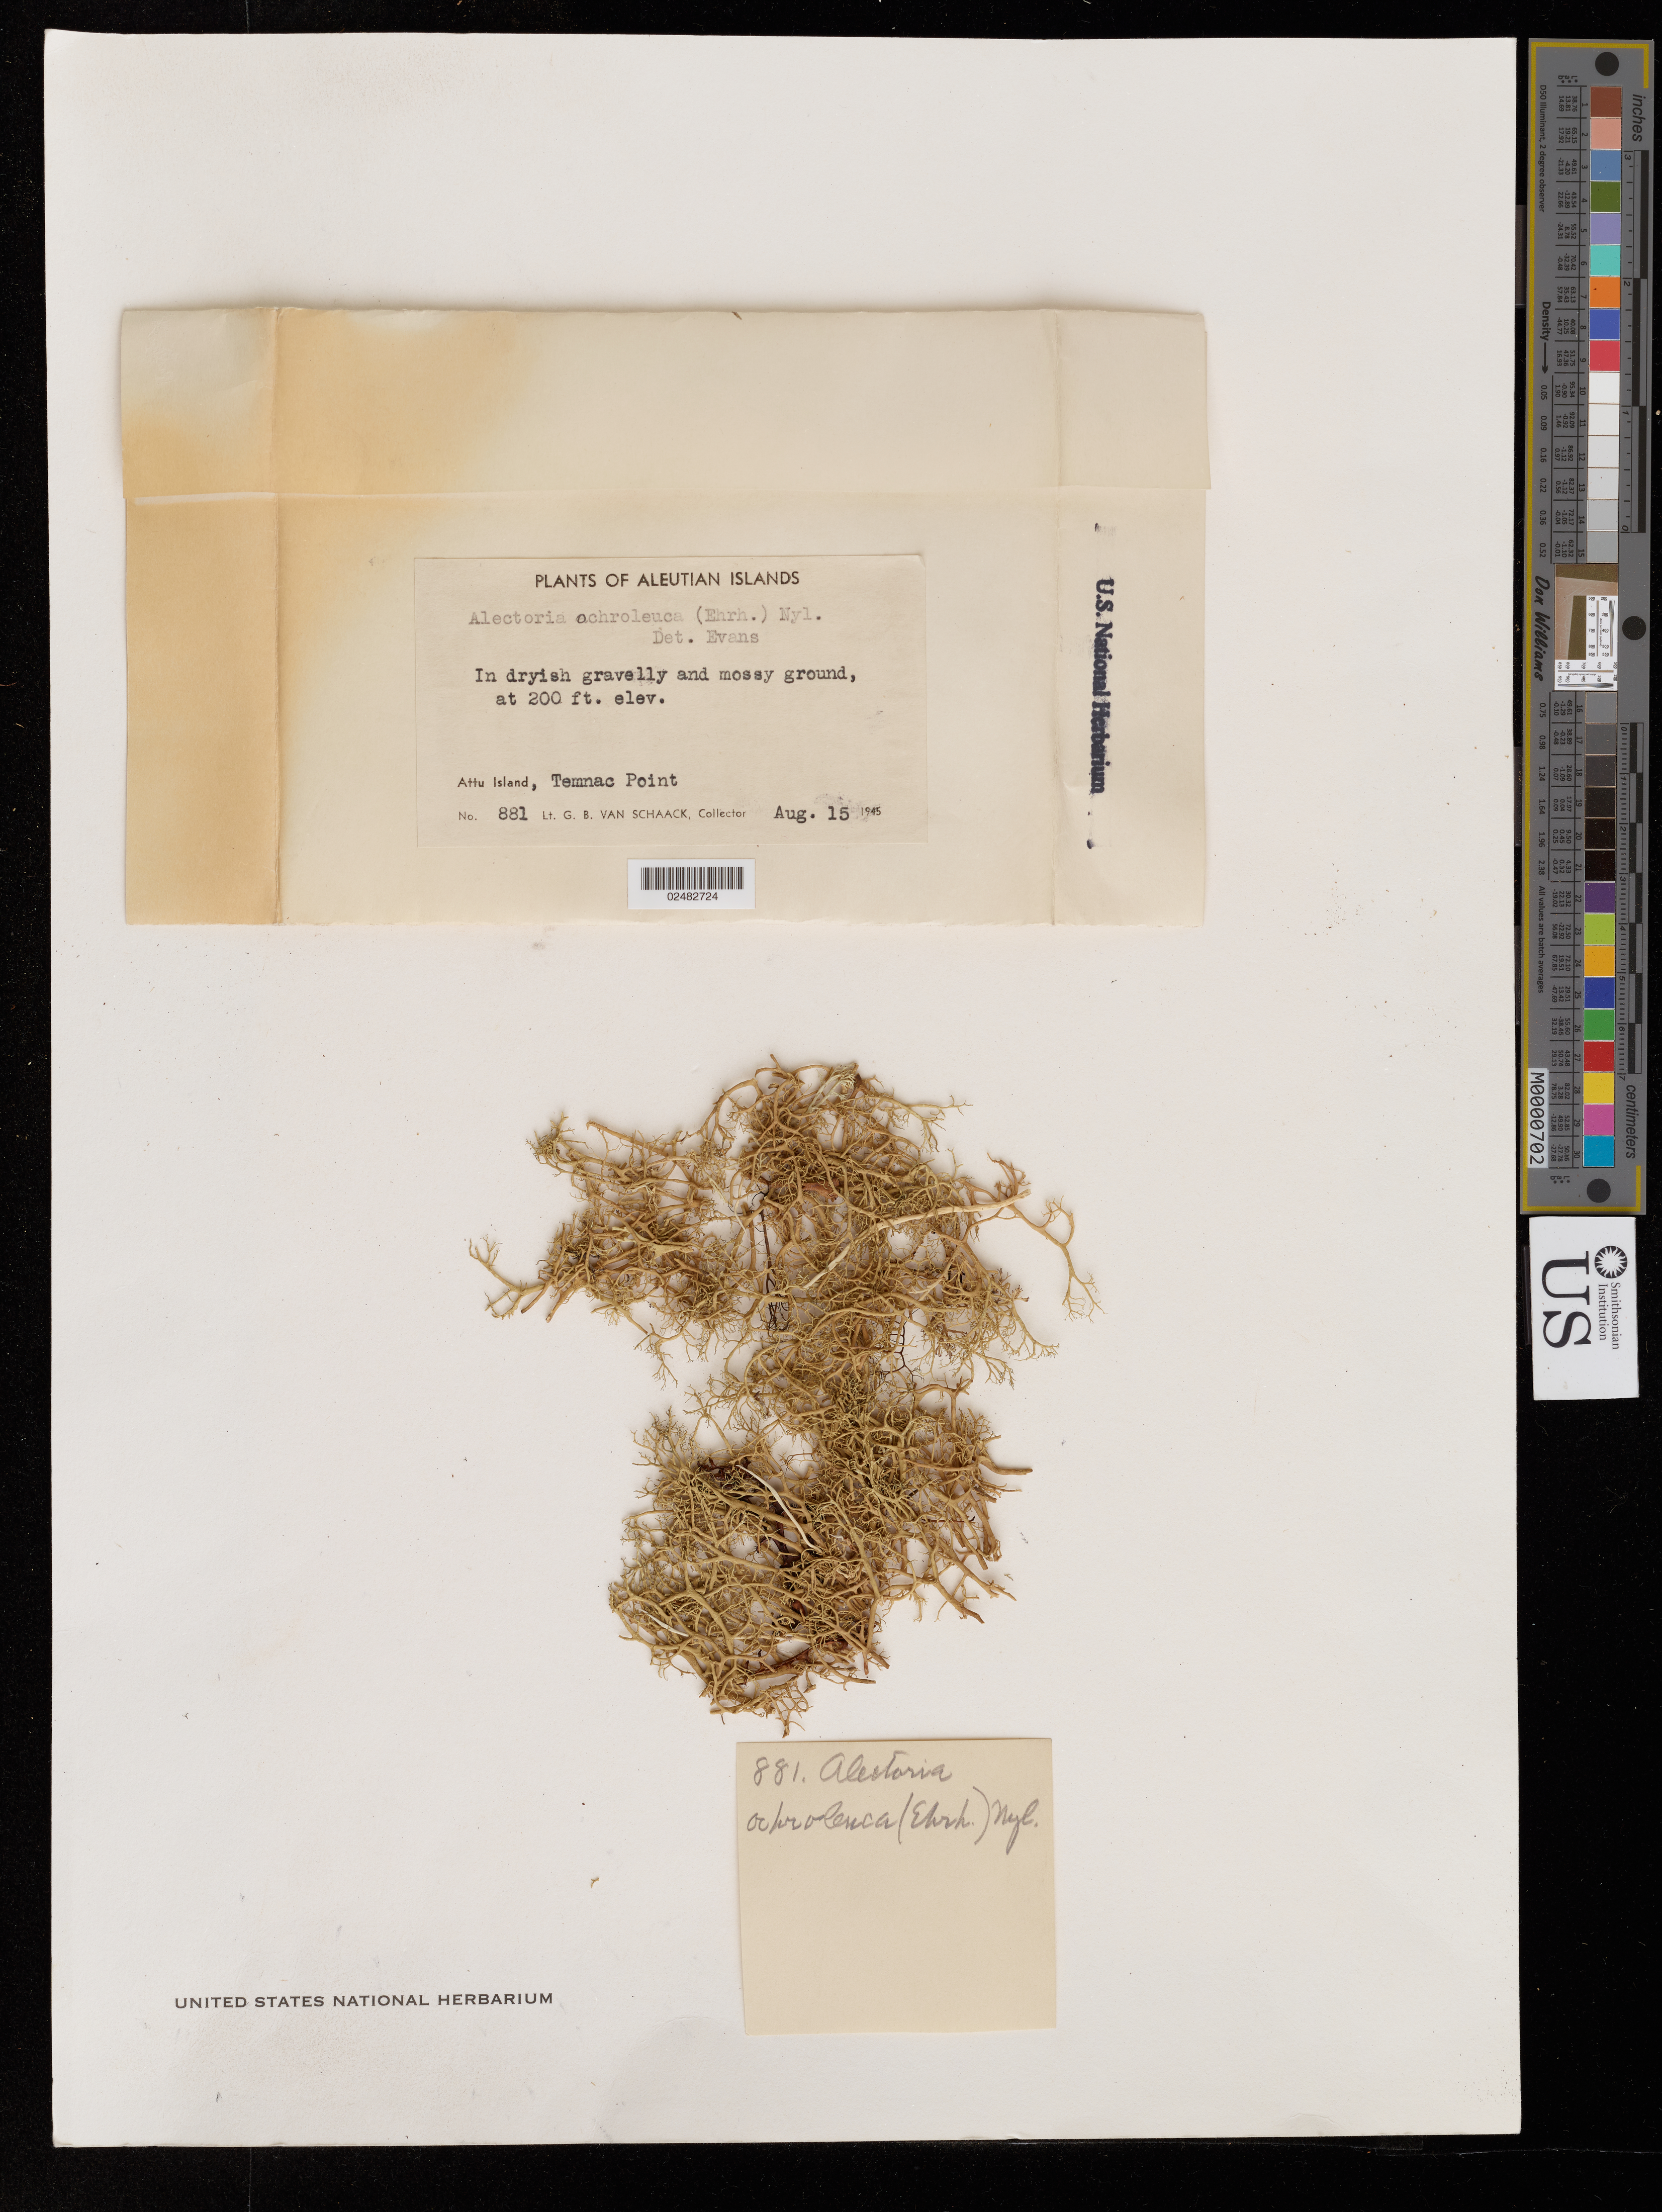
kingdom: Fungi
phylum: Ascomycota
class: Lecanoromycetes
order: Lecanorales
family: Parmeliaceae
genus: Alectoria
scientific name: Alectoria ochroleuca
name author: (Hoffm.) A. Massal.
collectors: G. Van Schaack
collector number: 881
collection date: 1945-08-15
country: United States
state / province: Alaska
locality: Aleutian Islands, Attu Isl, Temnac Point.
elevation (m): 61